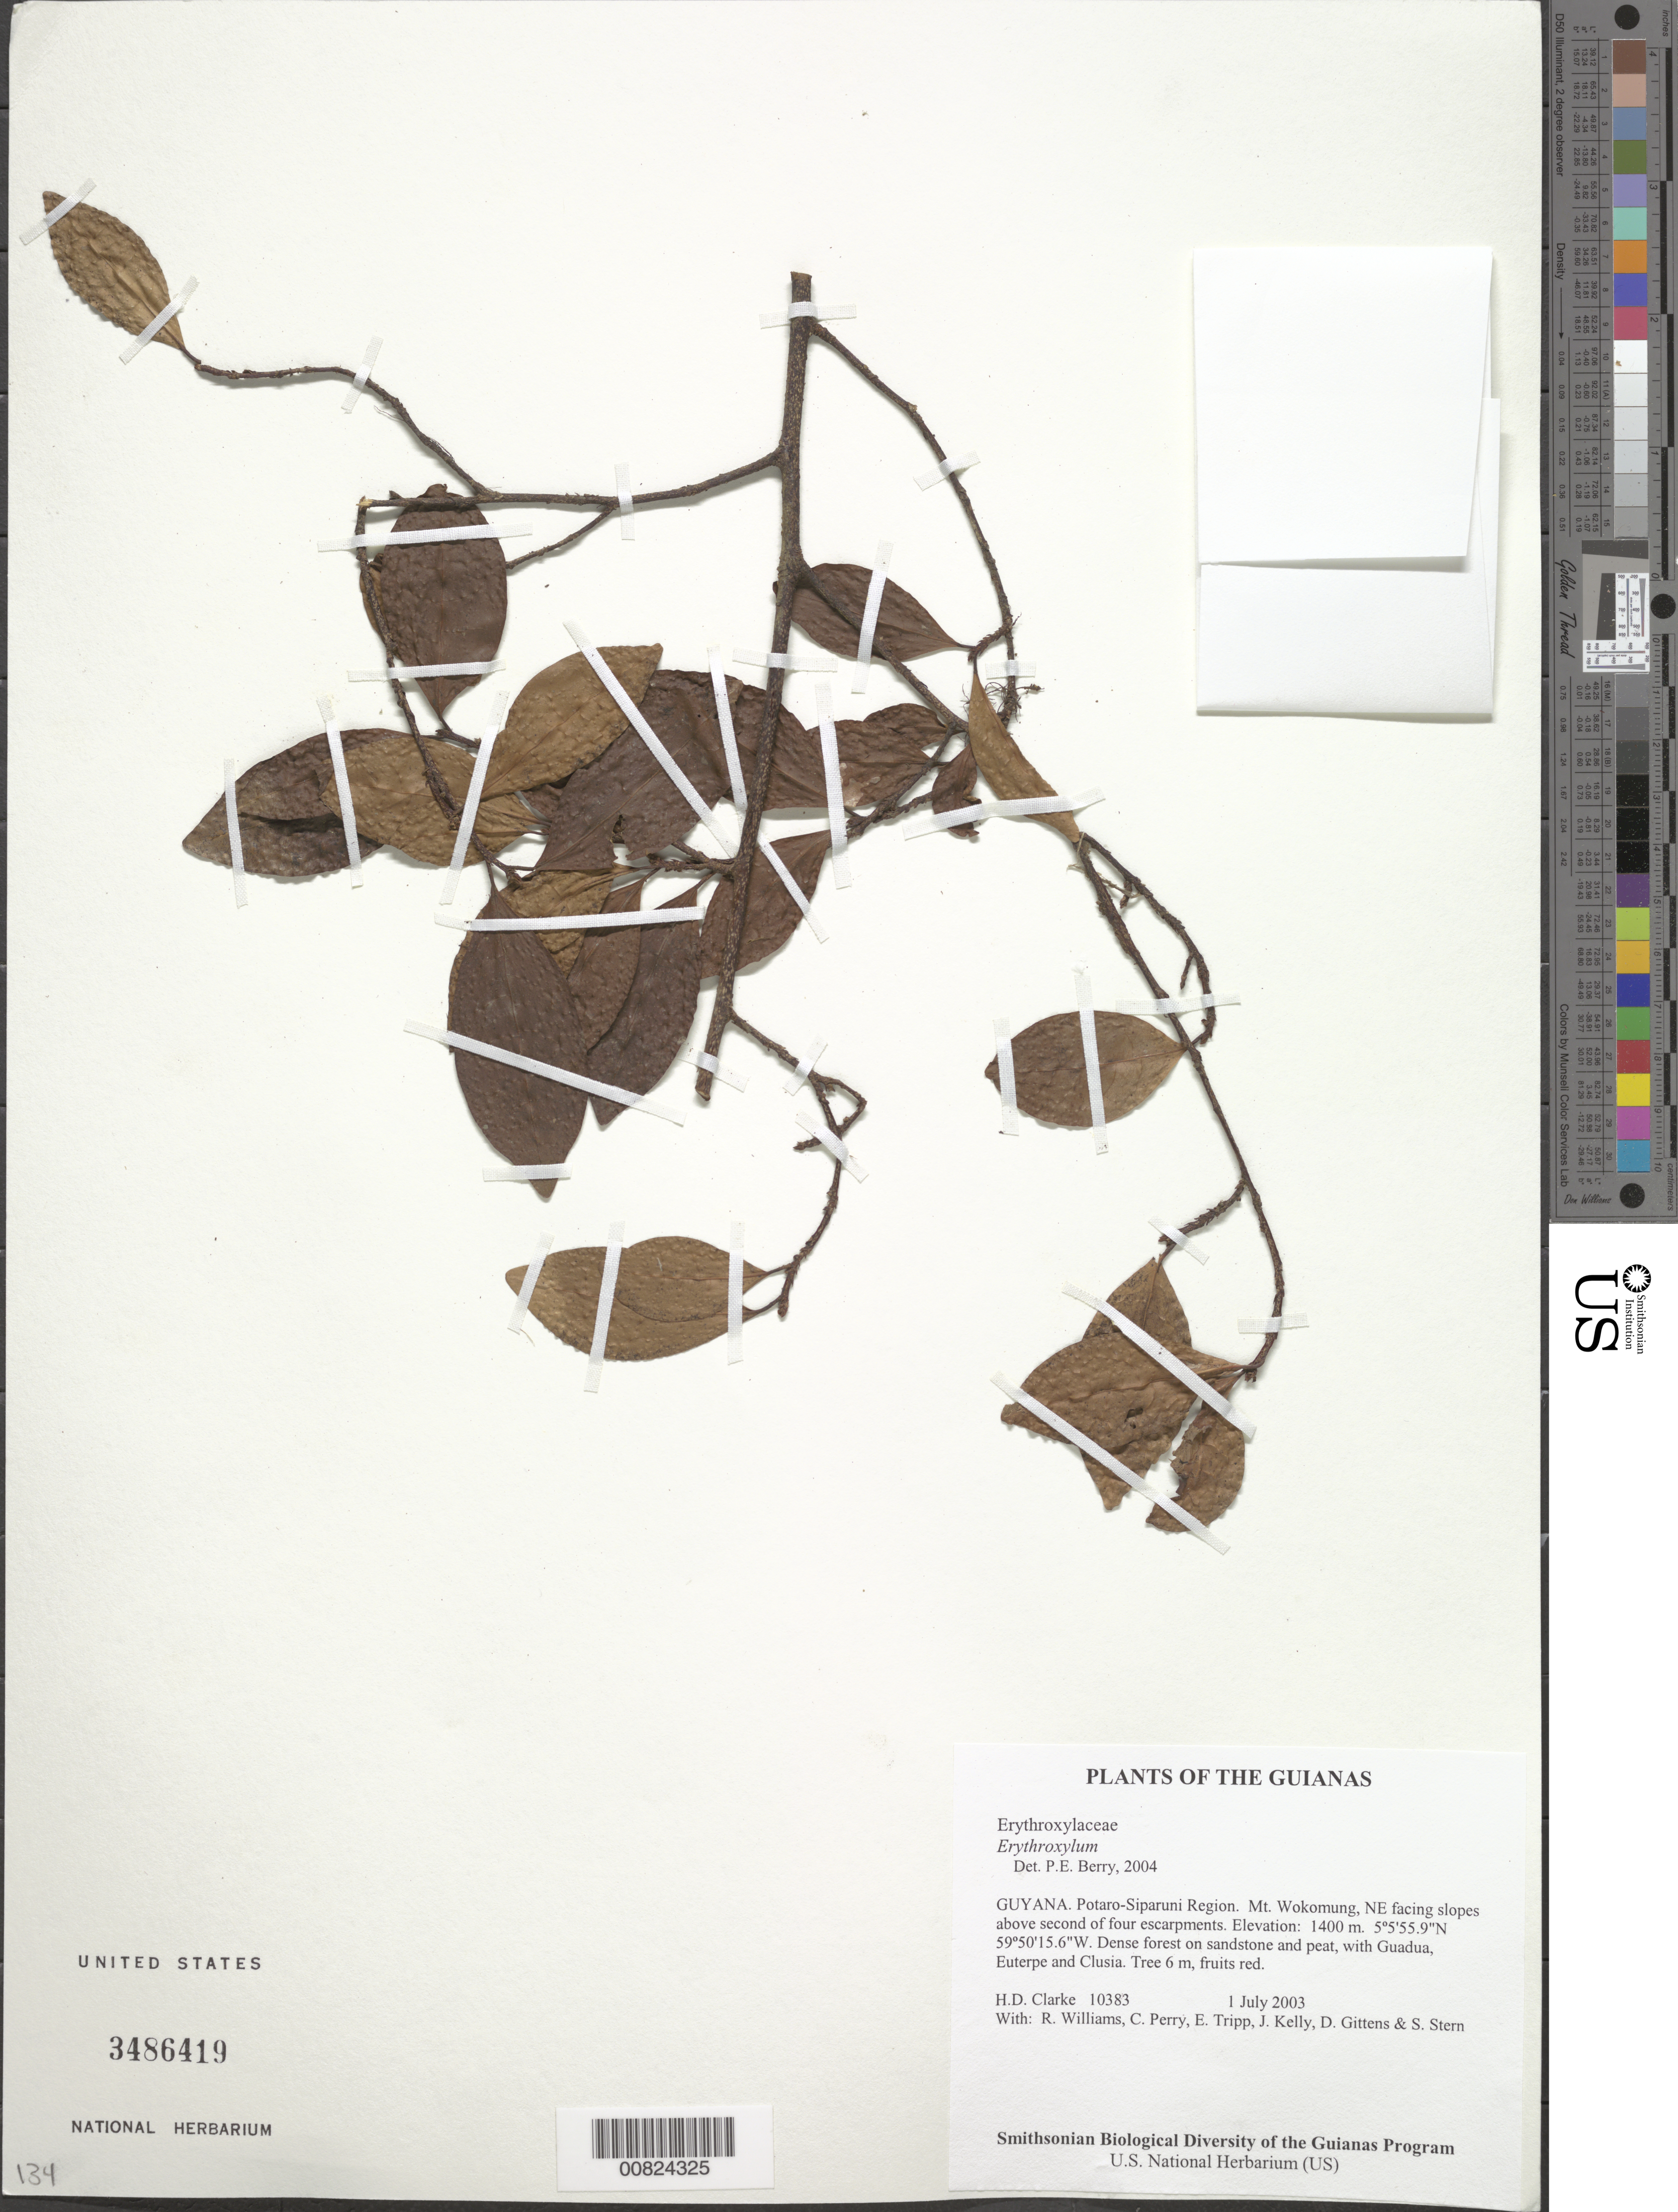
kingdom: Plantae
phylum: Tracheophyta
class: Magnoliopsida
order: Malpighiales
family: Erythroxylaceae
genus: Erythroxylum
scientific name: Erythroxylum sp.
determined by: Berry, P. E., (WIS), University of Wisconsin - Madison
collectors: H. D. Clarke, R. Williams, C. Perry, E. Tripp, J. Kelly, D. Gittens & S. R. Stern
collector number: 10383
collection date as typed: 1 July 2003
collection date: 2003-07-01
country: Guyana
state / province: Potaro-Siparuni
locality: Mt. Wokomung, NE facing slopes above second of four escarpments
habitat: Dense forest on sandstone and peat, with Guadua, Euterpe and Clusia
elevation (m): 1400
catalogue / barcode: US 3486419